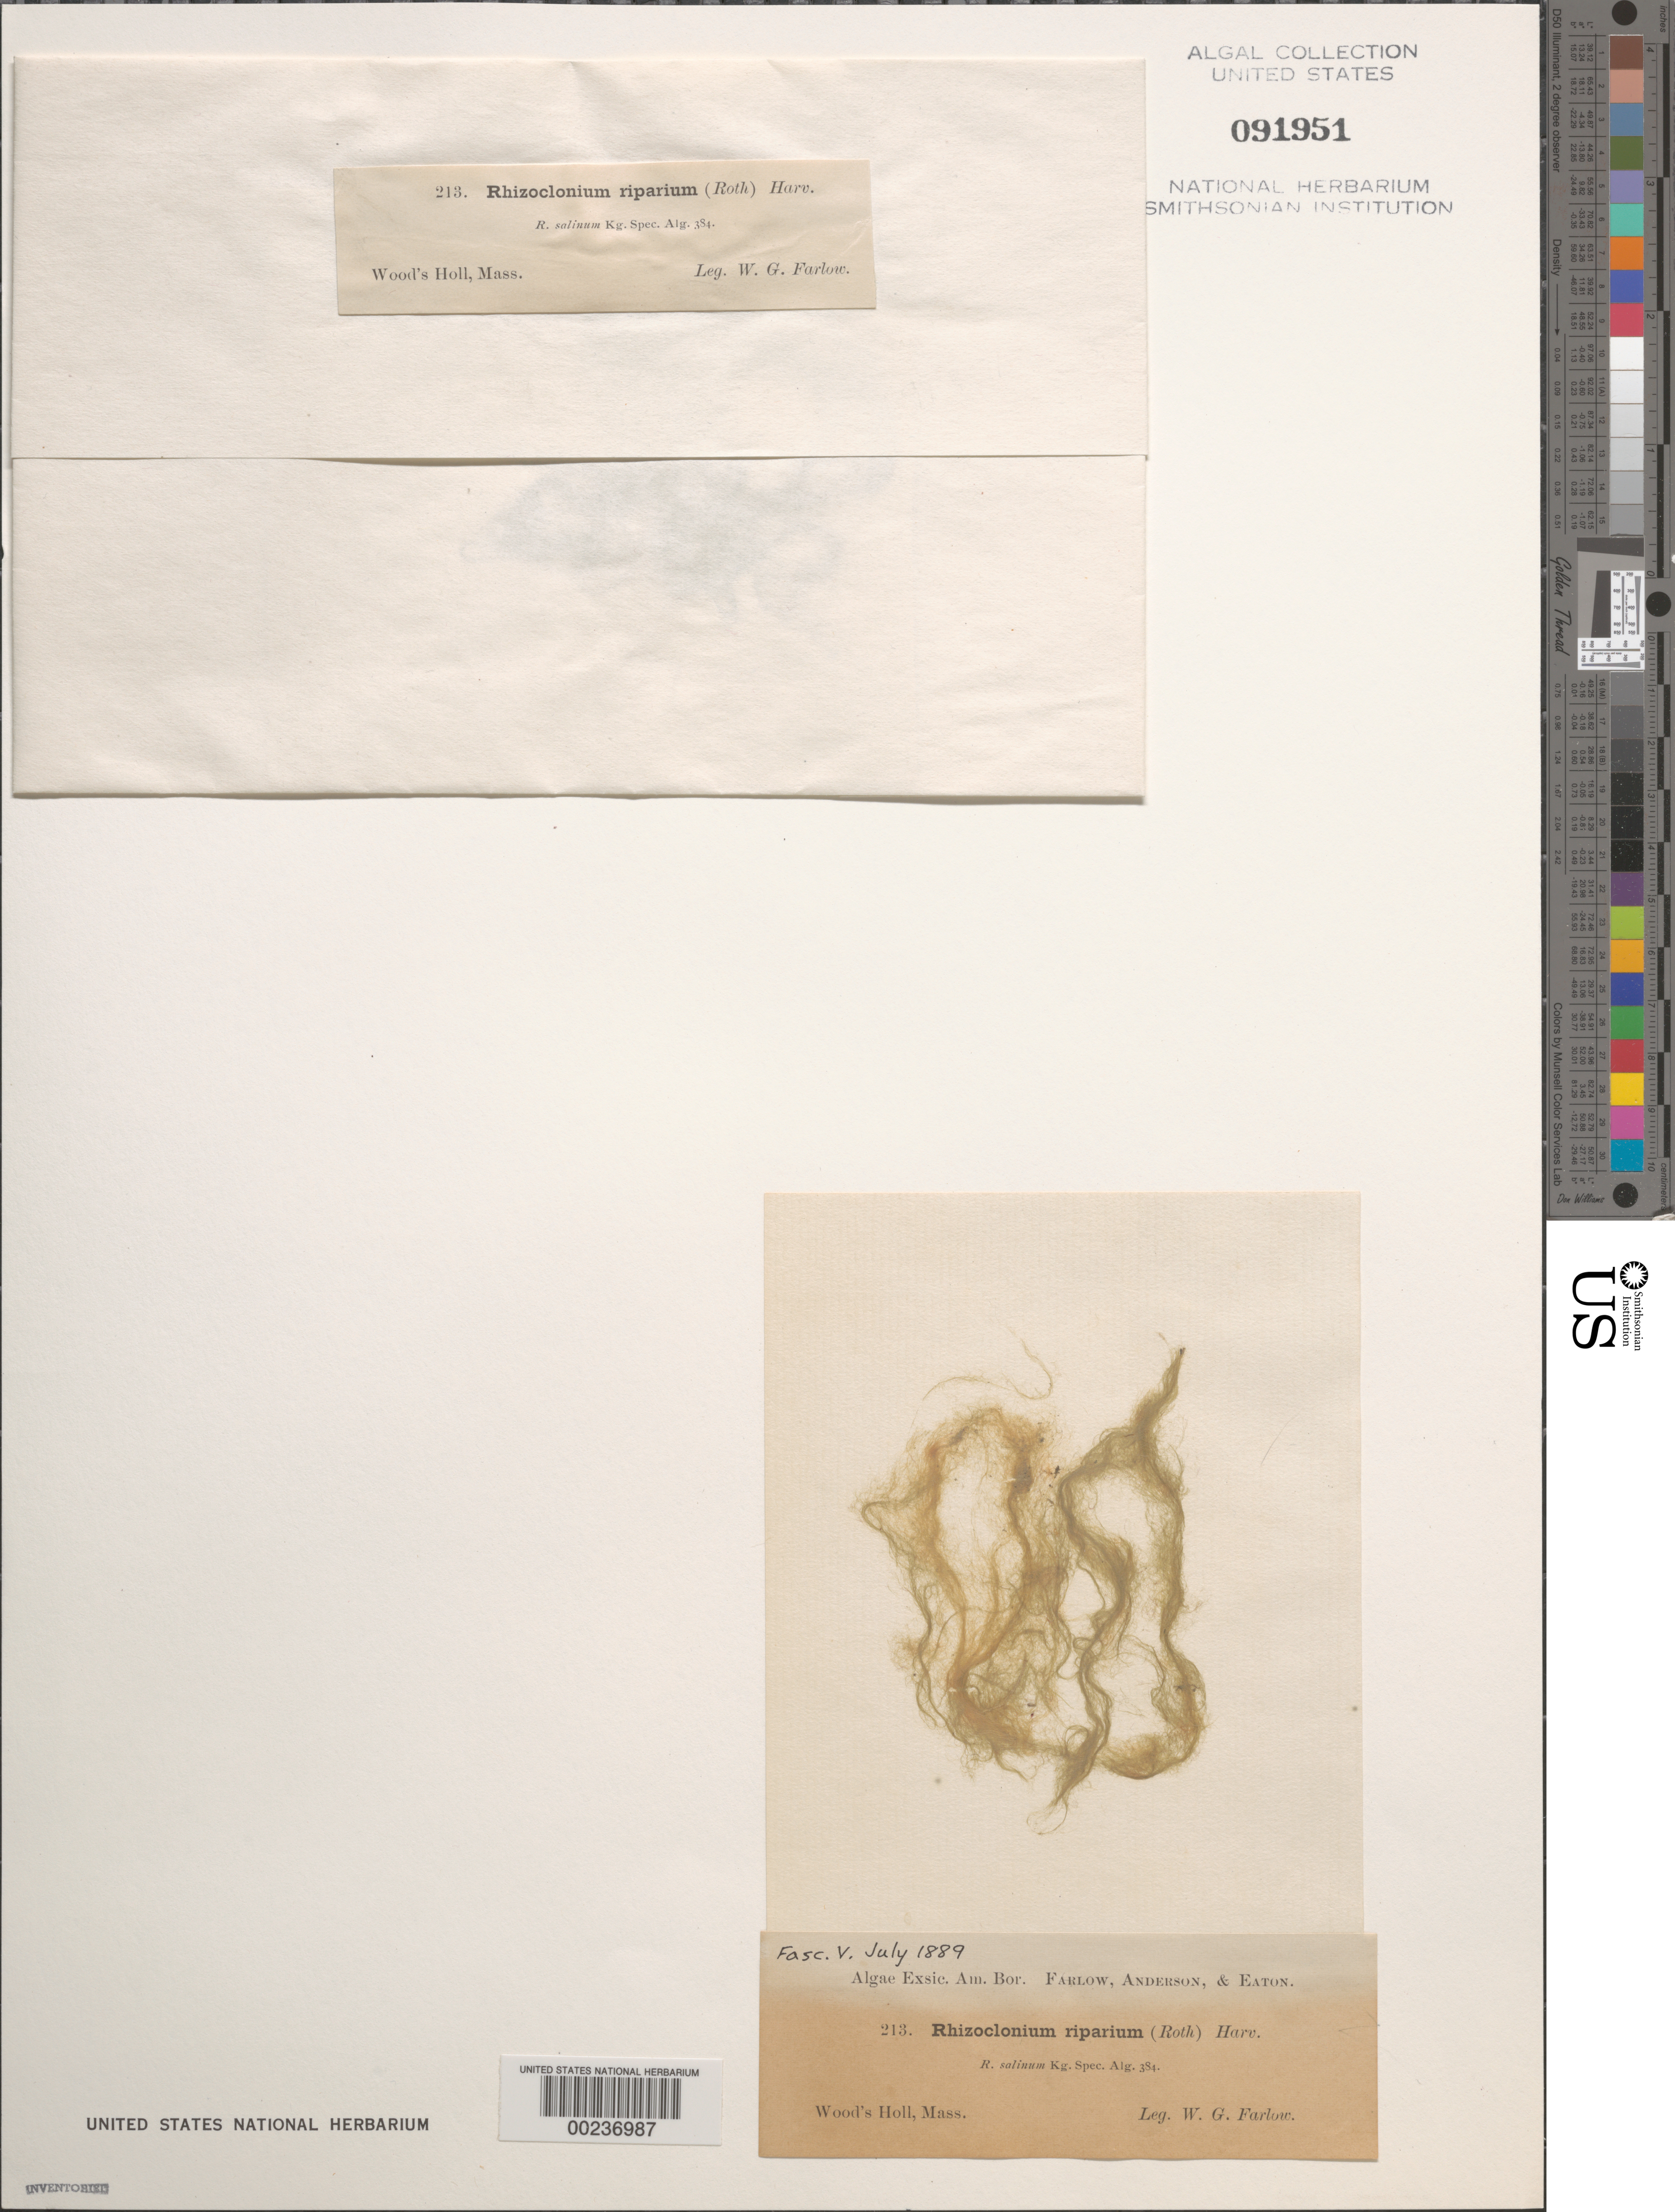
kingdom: Plantae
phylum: Chlorophyta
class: Ulvophyceae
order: Cladophorales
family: Cladophoraceae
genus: Rhizoclonium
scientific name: Rhizoclonium riparium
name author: (Roth) Harv.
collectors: W. G. Farlow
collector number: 213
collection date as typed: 18--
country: United States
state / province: Massachusetts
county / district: Barnstable County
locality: Woods Hole (Wood's Holl)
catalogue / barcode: US 91951